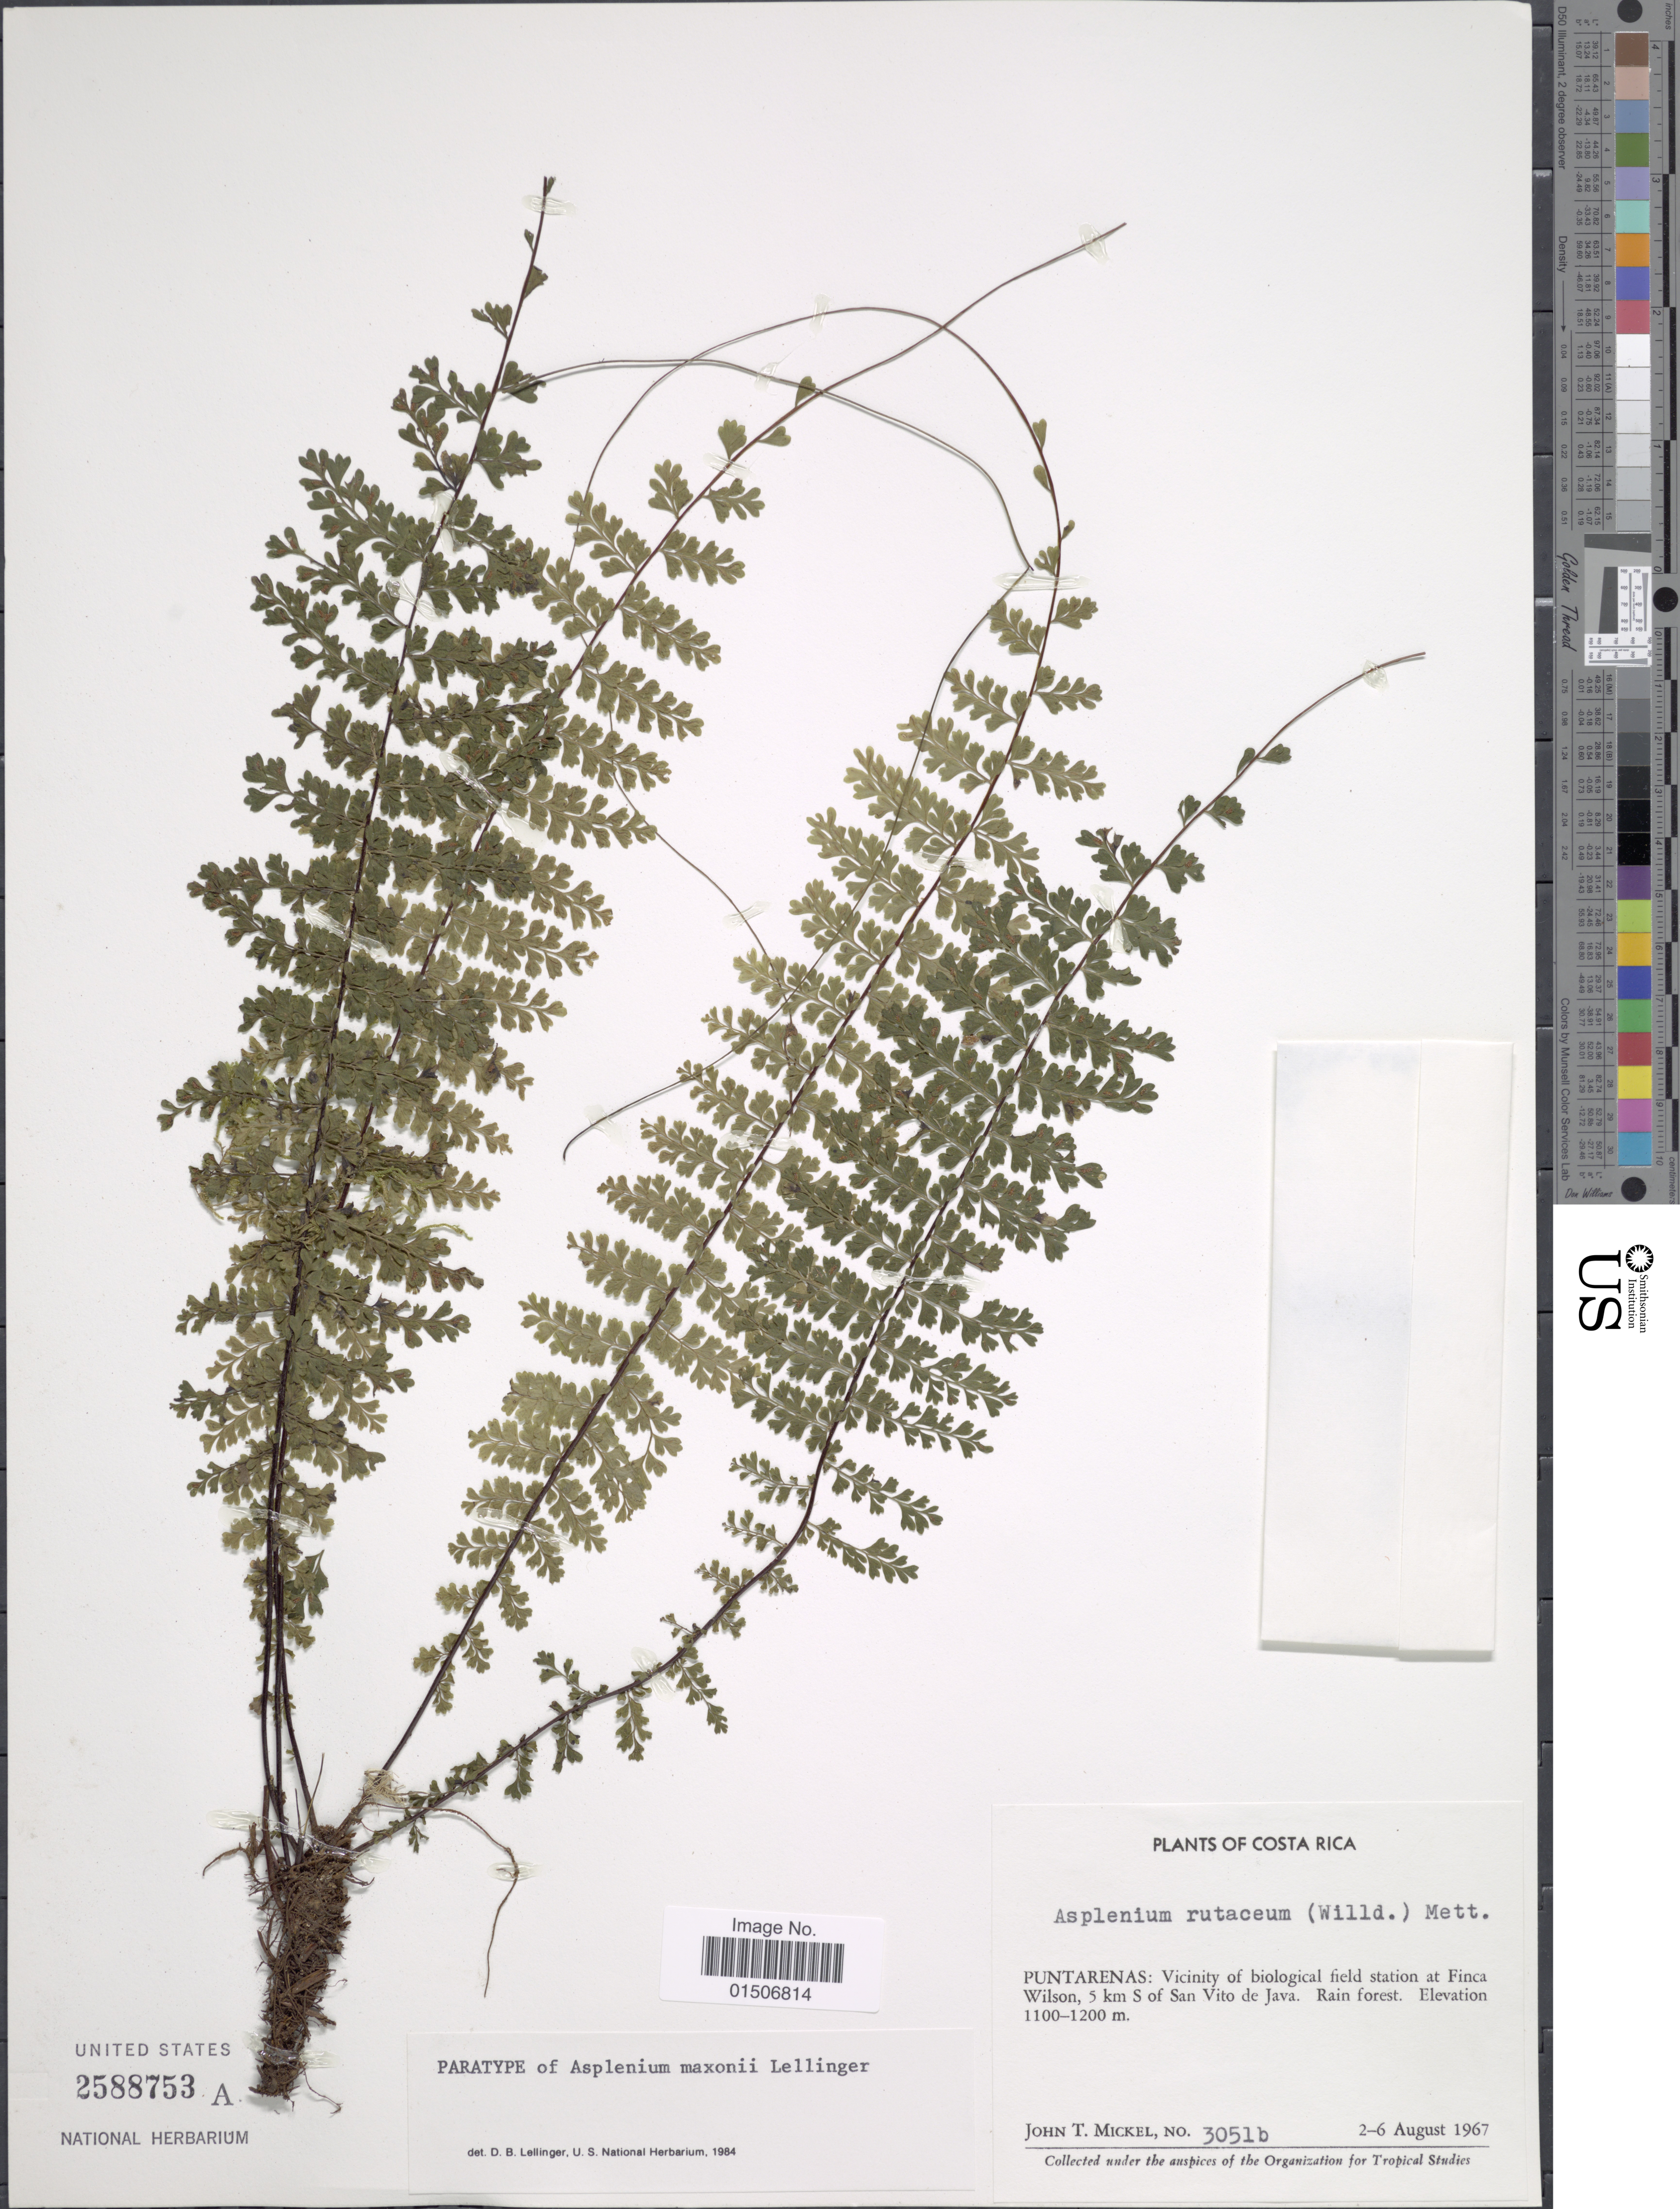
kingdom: Plantae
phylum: Tracheophyta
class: Polypodiopsida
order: Polypodiales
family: Aspleniaceae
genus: Asplenium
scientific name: Asplenium maxonii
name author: Lellinger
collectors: J. T. Mickel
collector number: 3051b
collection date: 1967-08-02/1967-08-06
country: Costa Rica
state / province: Puntarenas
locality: Vicinity of biological field station at Finca Wilson, 5 km S of San Vito de Java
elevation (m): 1100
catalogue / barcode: US 2588753A